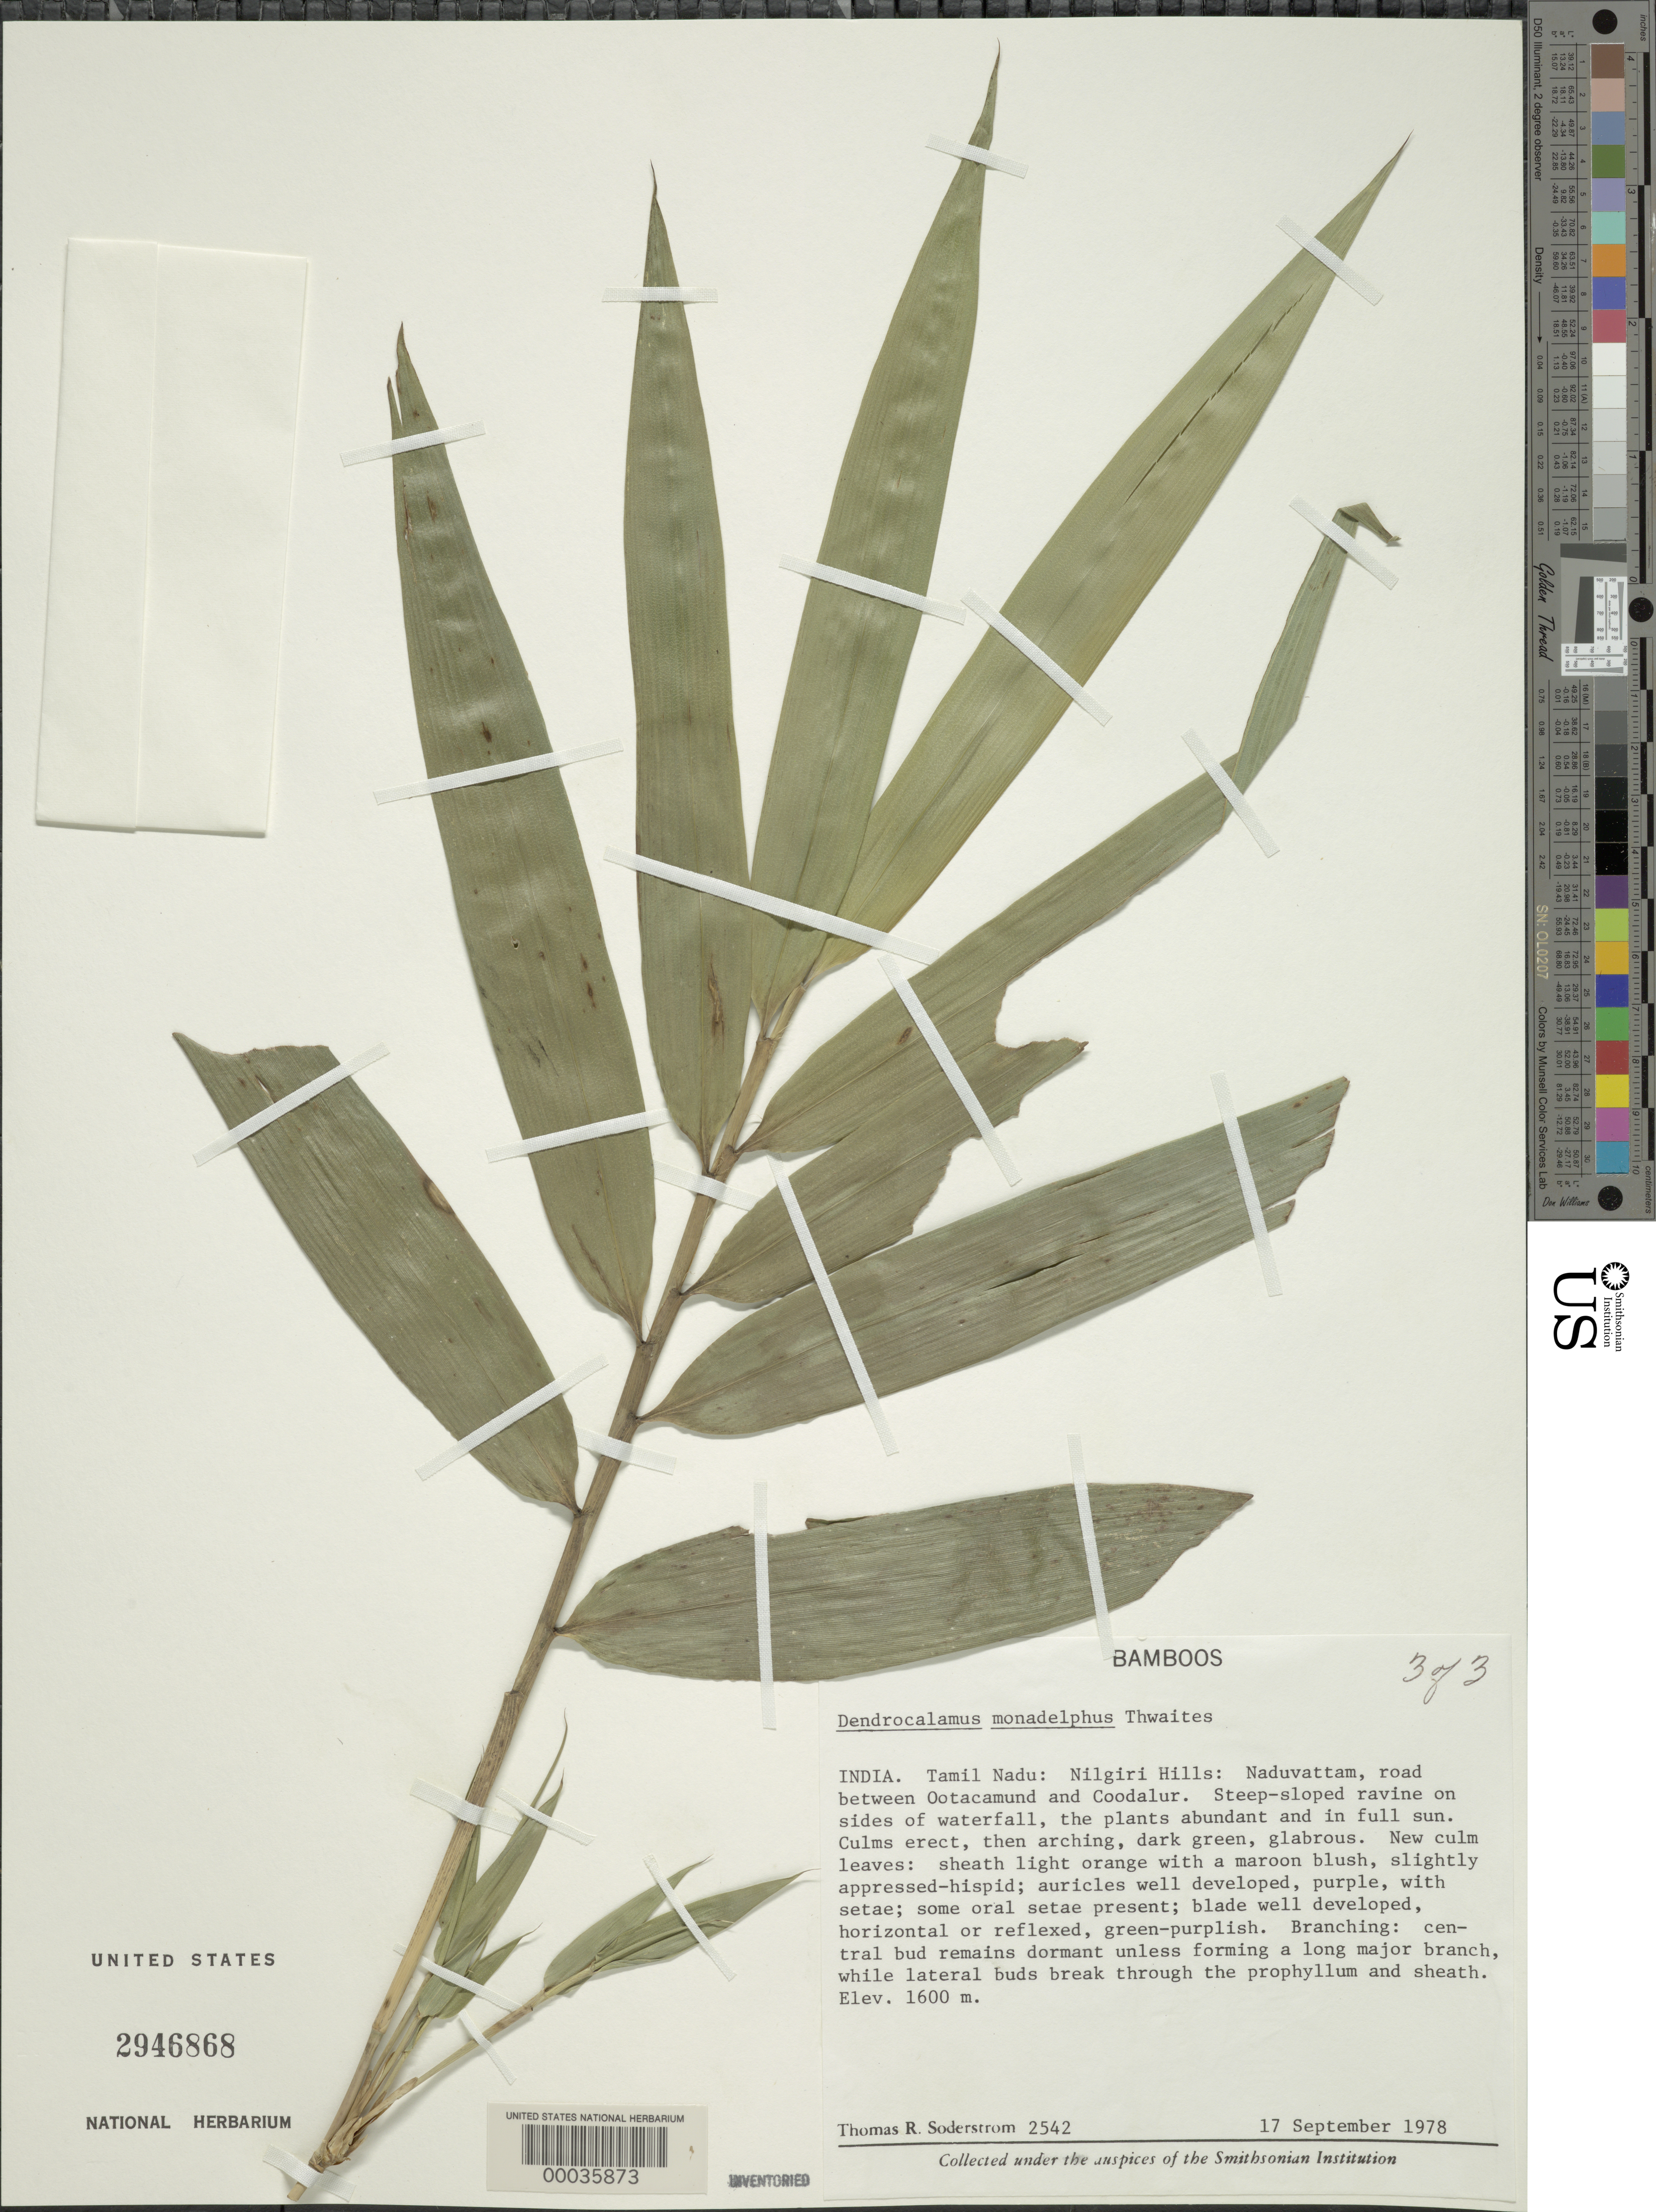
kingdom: Plantae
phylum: Tracheophyta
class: Liliopsida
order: Poales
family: Poaceae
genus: Dendrocalamus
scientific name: Dendrocalamus monadelphus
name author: Thwaites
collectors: T. R. Soderstrom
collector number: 2542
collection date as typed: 17 Sep 1978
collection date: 1978-09-17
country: India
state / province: Tamil Nadu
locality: Nilgiri hills, naduvattam oot acamund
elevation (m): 1600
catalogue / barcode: US 2946868